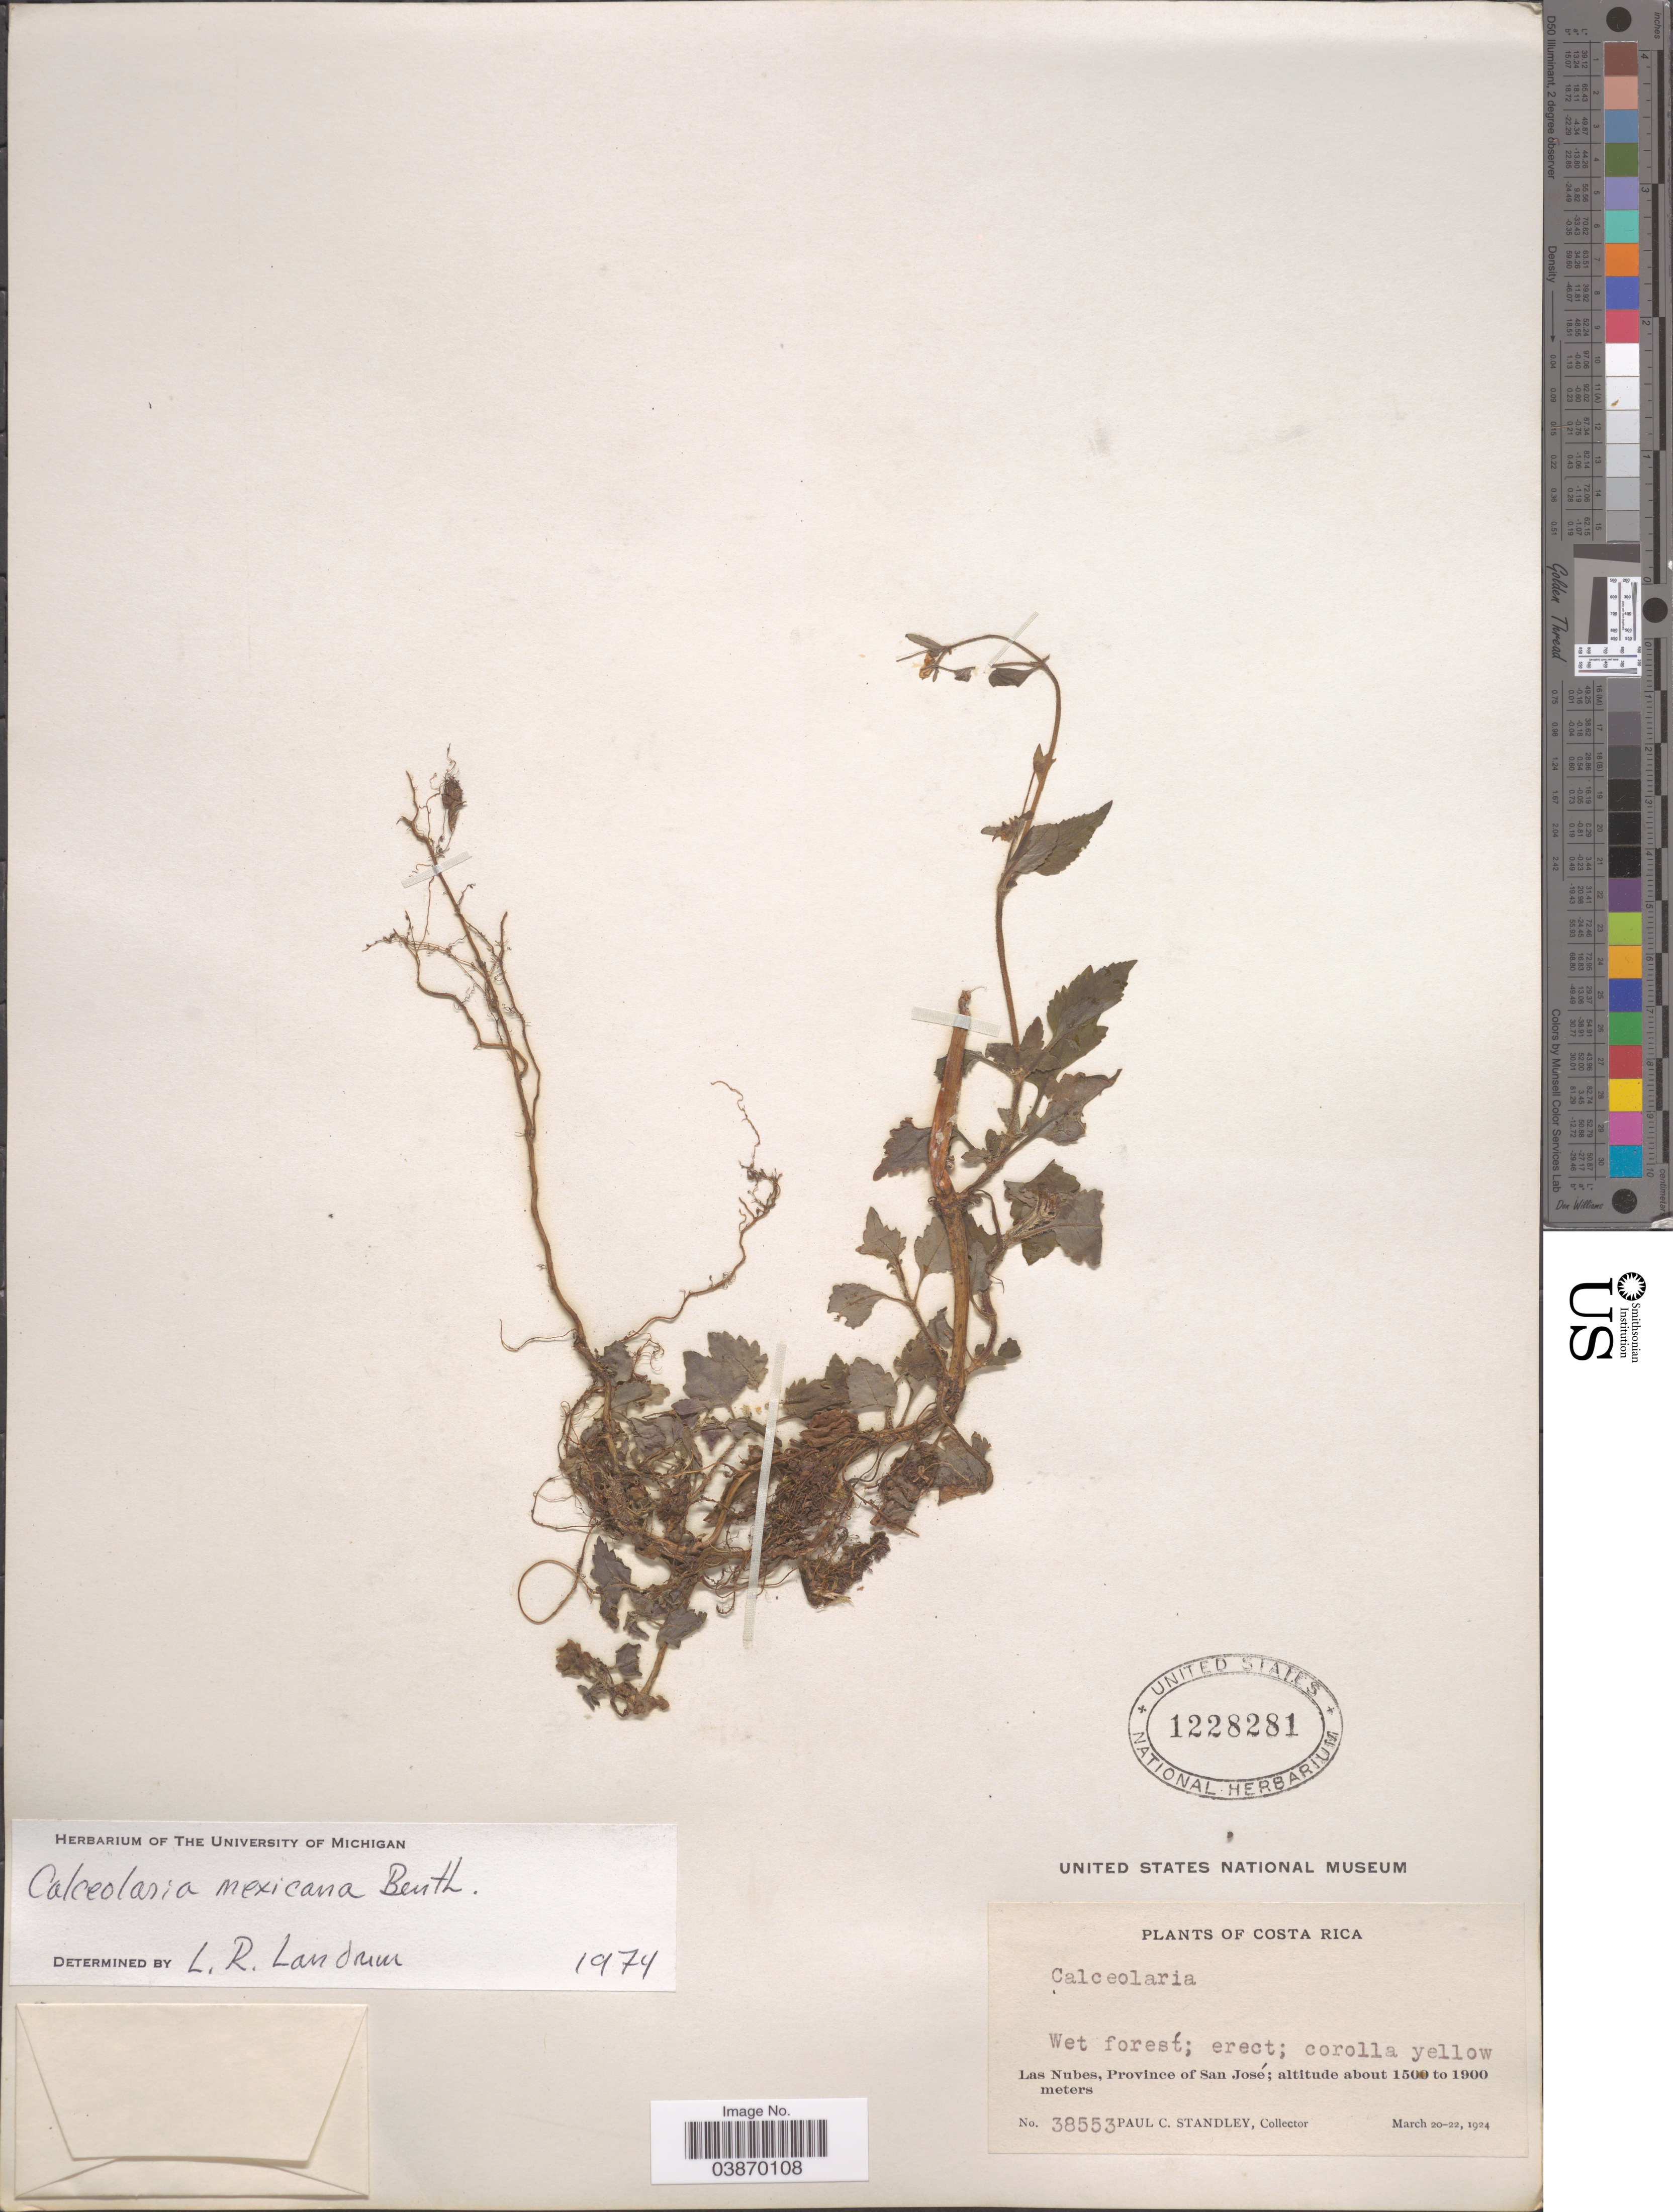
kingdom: Plantae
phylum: Tracheophyta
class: Magnoliopsida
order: Lamiales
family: Calceolariaceae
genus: Calceolaria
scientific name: Calceolaria mexicana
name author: Benth.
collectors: P. C. Standley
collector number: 38553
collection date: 1924-03-20/1924-03-22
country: Costa Rica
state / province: San José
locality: Las Nubes.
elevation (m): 1500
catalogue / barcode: US 1228281